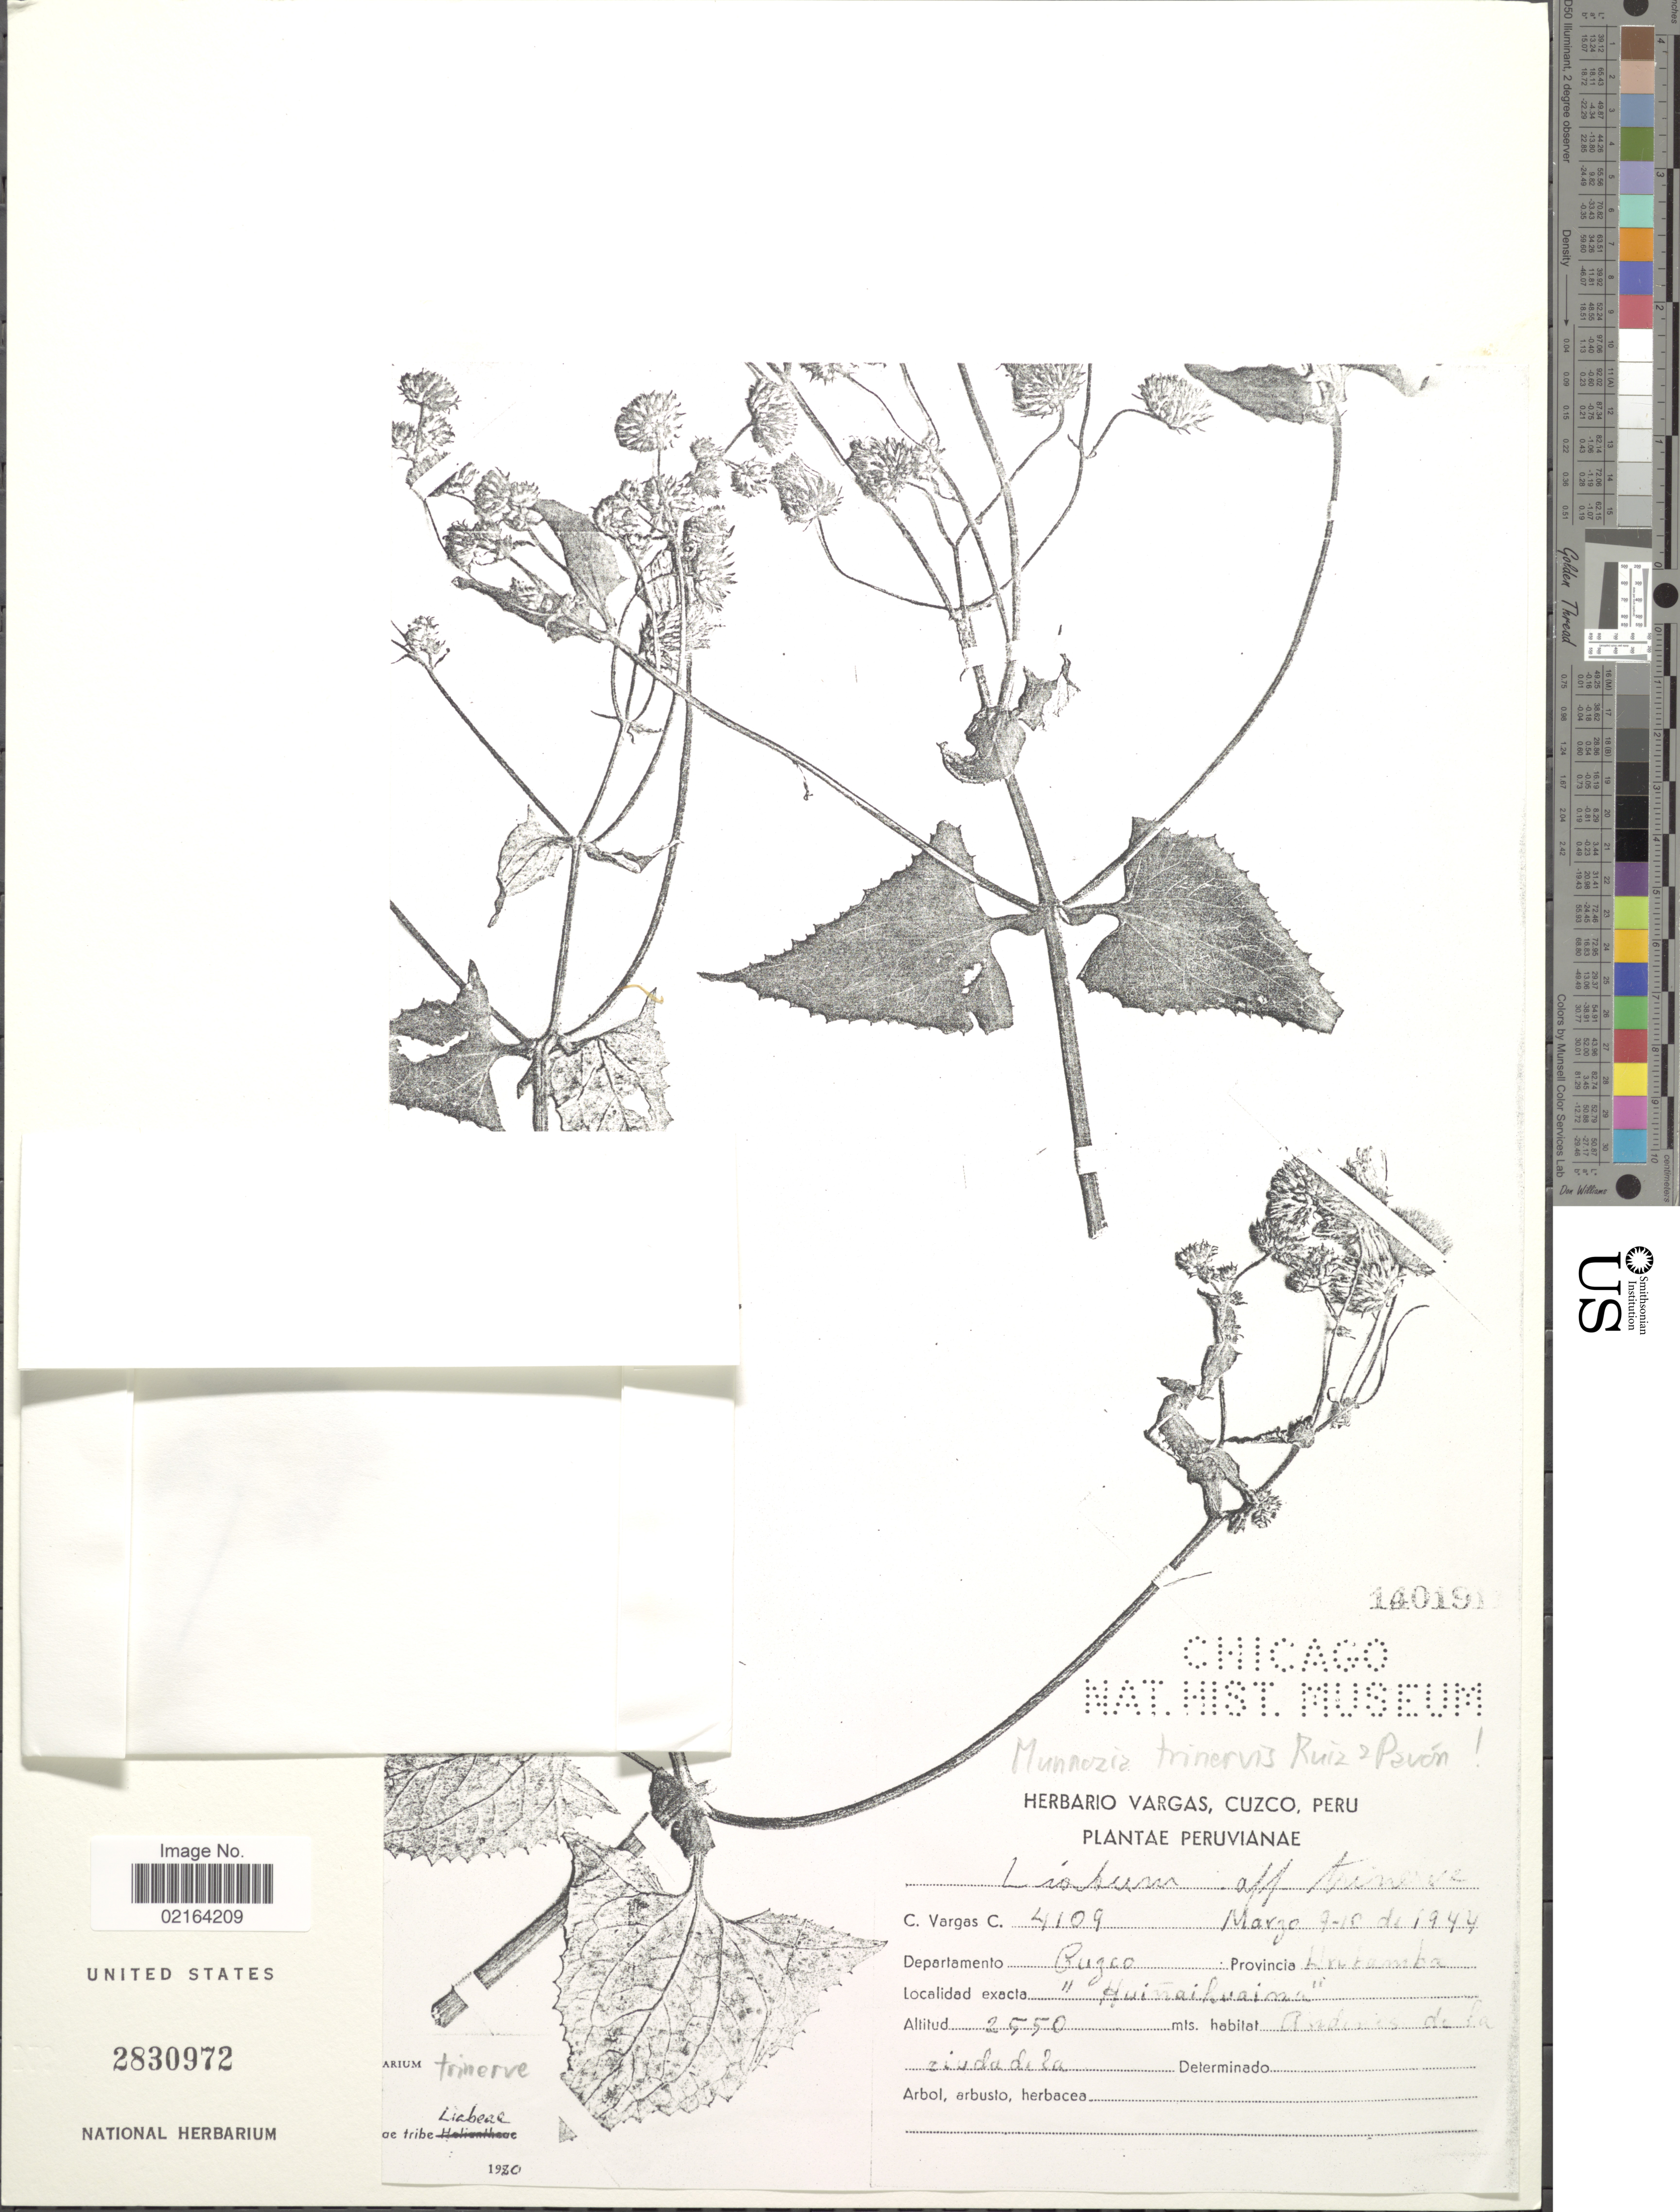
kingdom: Plantae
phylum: Tracheophyta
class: Magnoliopsida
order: Asterales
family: Asteraceae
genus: Munnozia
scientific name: Munnozia trinervis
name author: Ruiz & Pav.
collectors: C. Vargas Calderón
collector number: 4109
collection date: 1944-03-07/1944-03-10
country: Peru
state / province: Cusco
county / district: Urubamba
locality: Huinaihuaina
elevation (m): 2550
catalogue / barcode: US 2830972